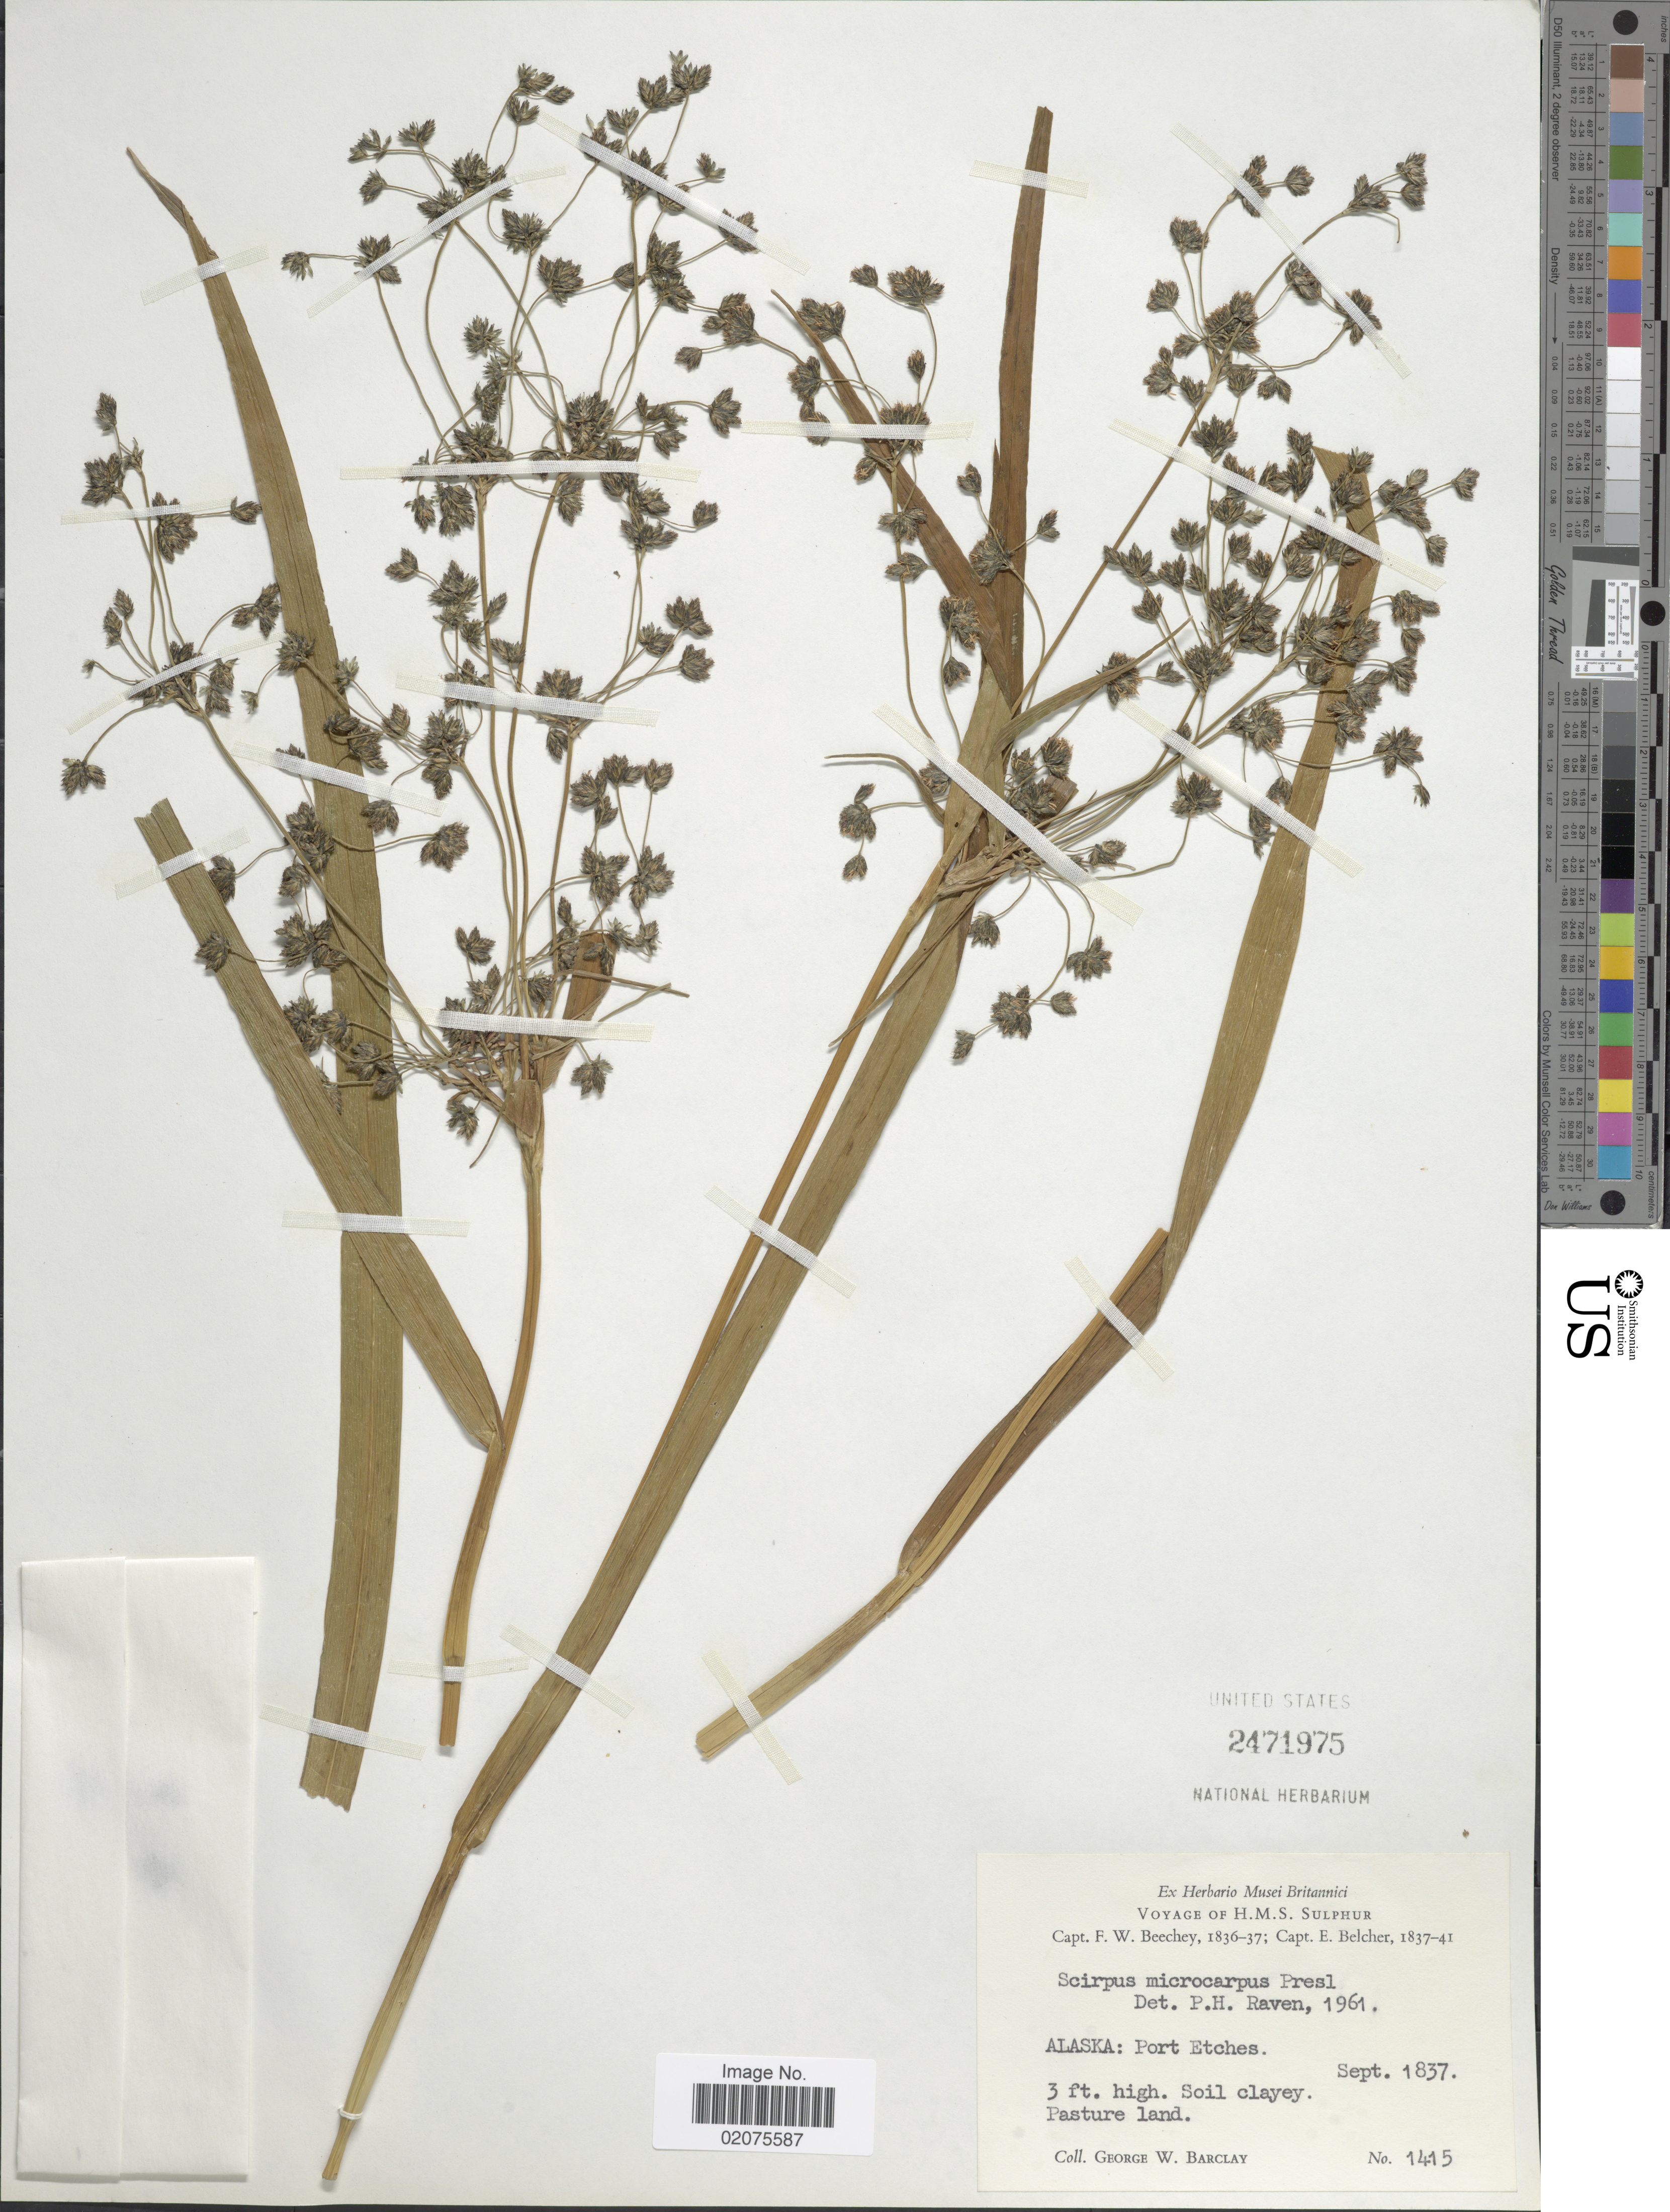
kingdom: Plantae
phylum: Tracheophyta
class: Liliopsida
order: Poales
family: Cyperaceae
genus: Scirpus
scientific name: Scirpus microcarpus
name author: J. Presl & C. Presl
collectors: G. W. Barclay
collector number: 1415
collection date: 1837-09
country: United States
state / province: Alaska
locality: Port Etches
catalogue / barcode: US 2471975